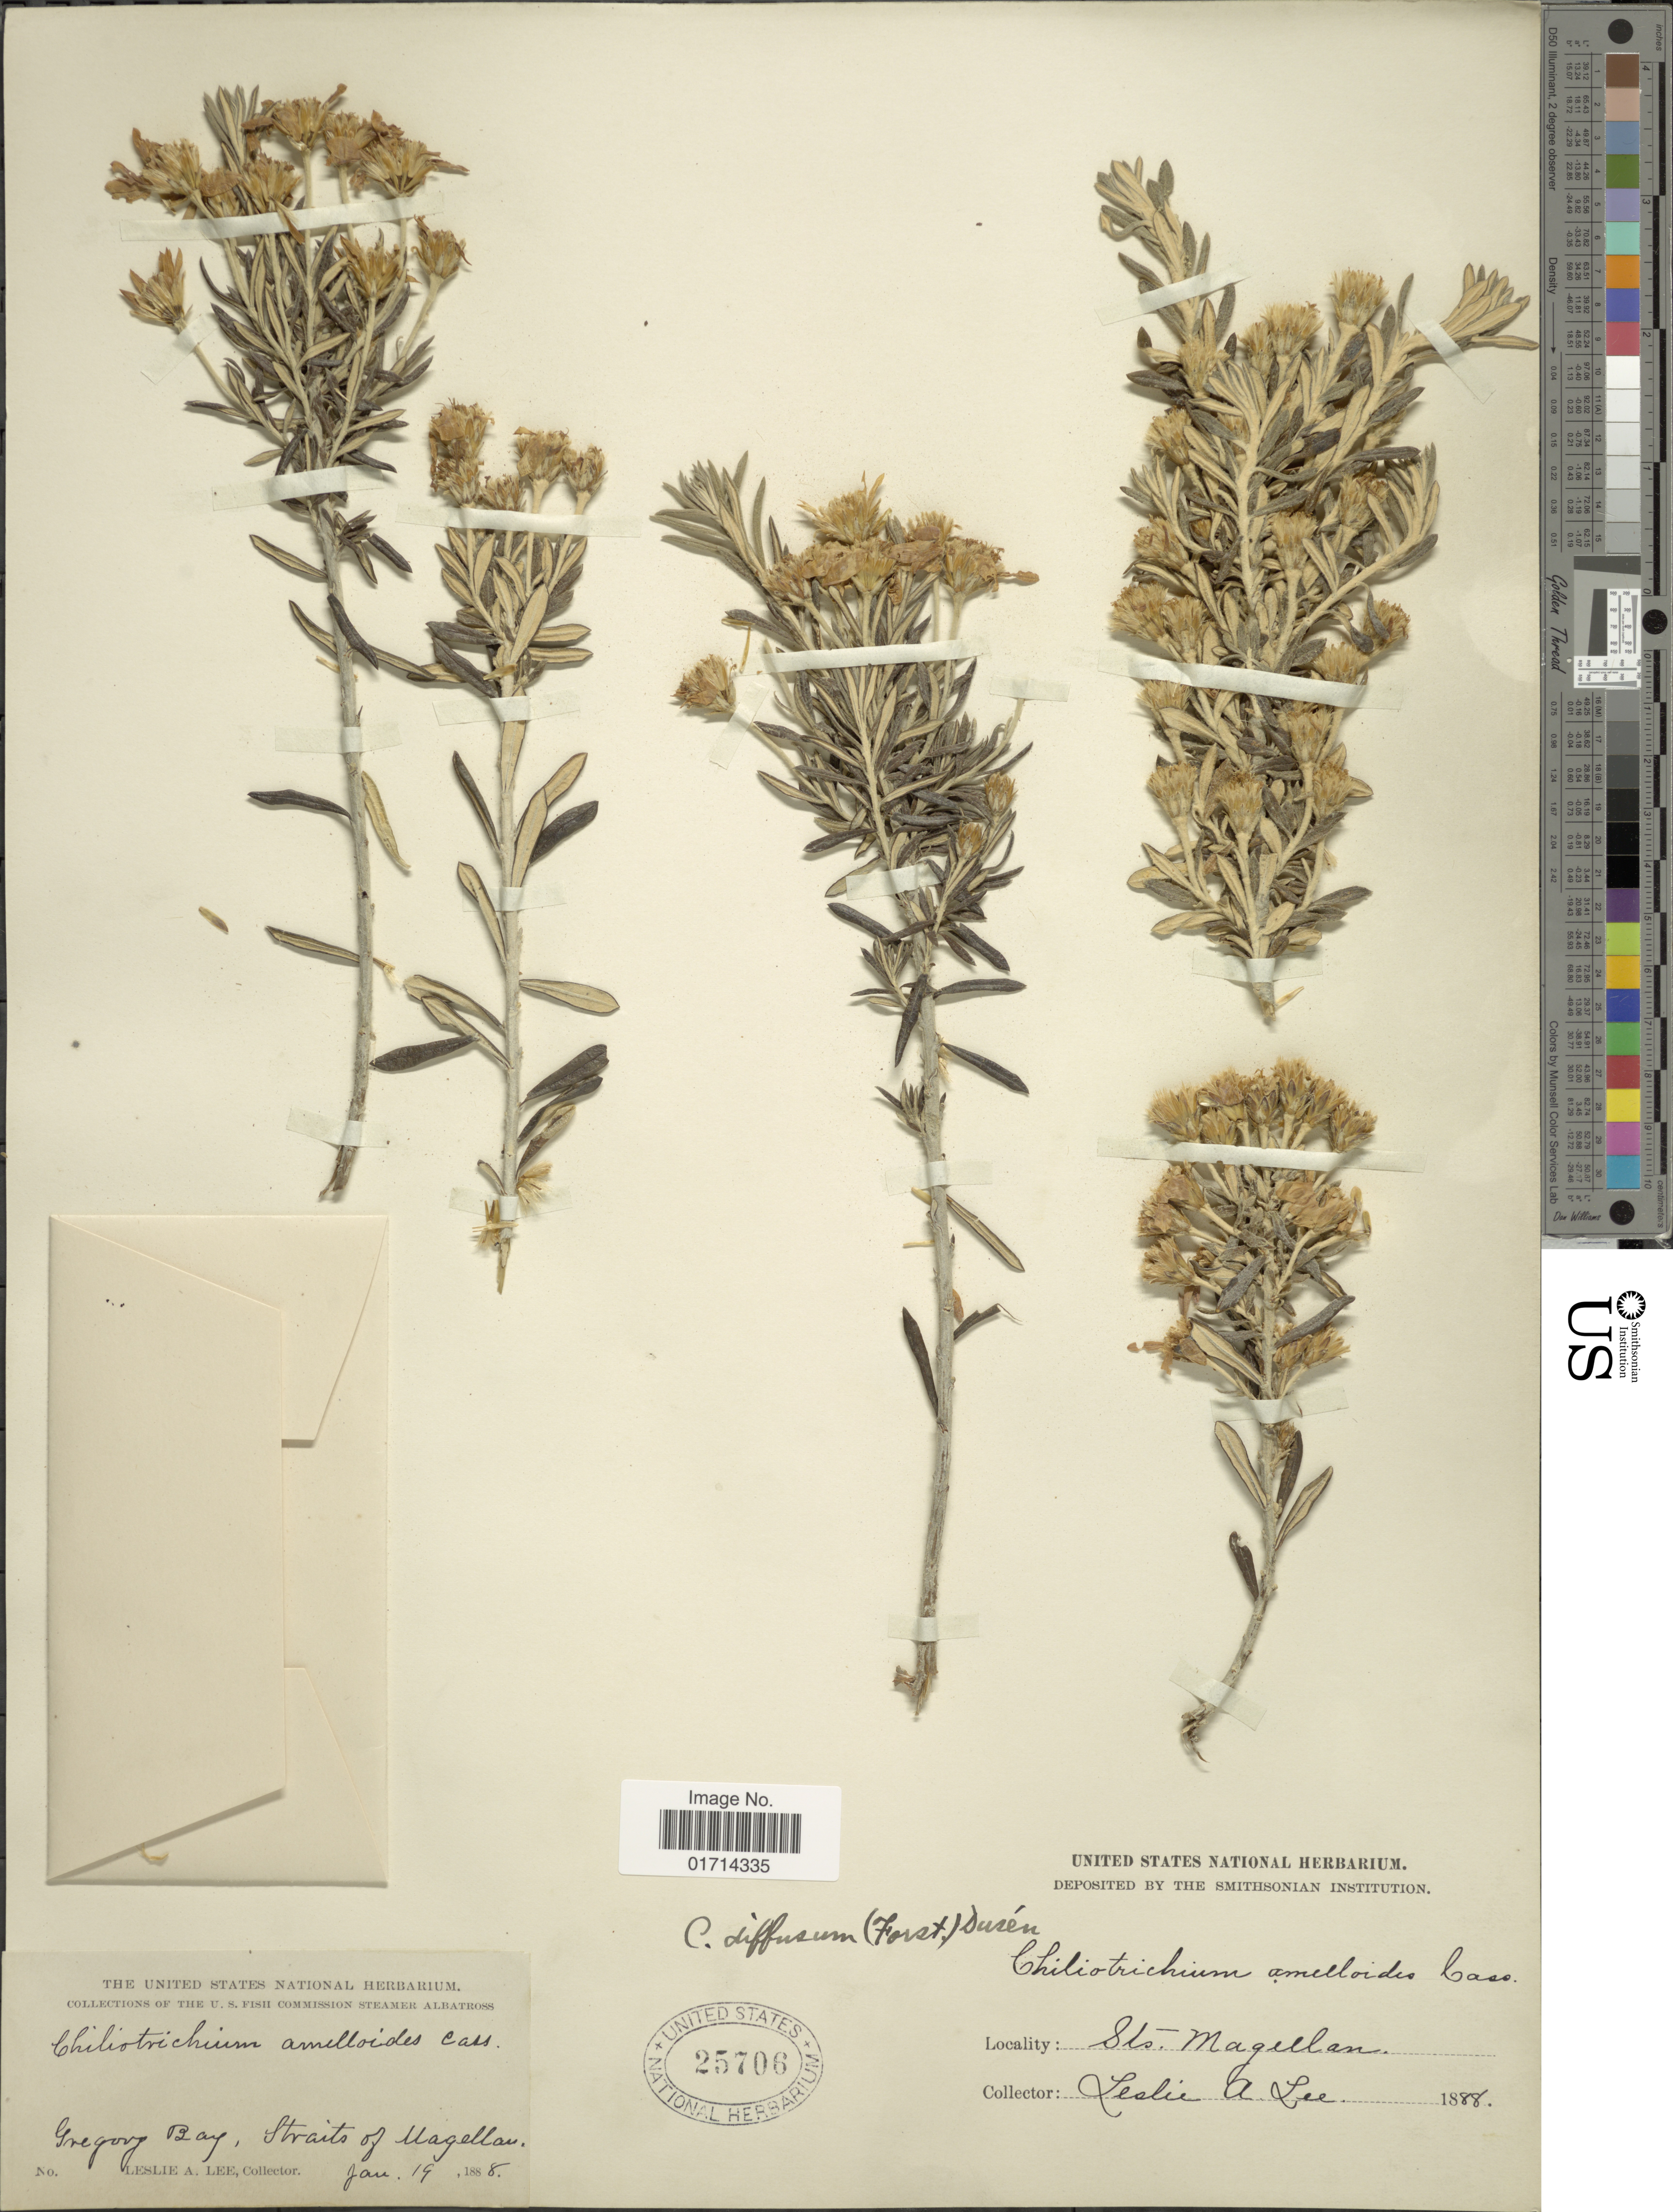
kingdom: Plantae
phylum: Tracheophyta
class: Magnoliopsida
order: Asterales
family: Asteraceae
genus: Chiliotrichum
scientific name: Chiliotrichum diffusum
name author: (G. Forst.) Kuntze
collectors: L. Lee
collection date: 1888-01-19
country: Chile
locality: Gregory Bay, Straits of Magellan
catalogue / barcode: US 25706